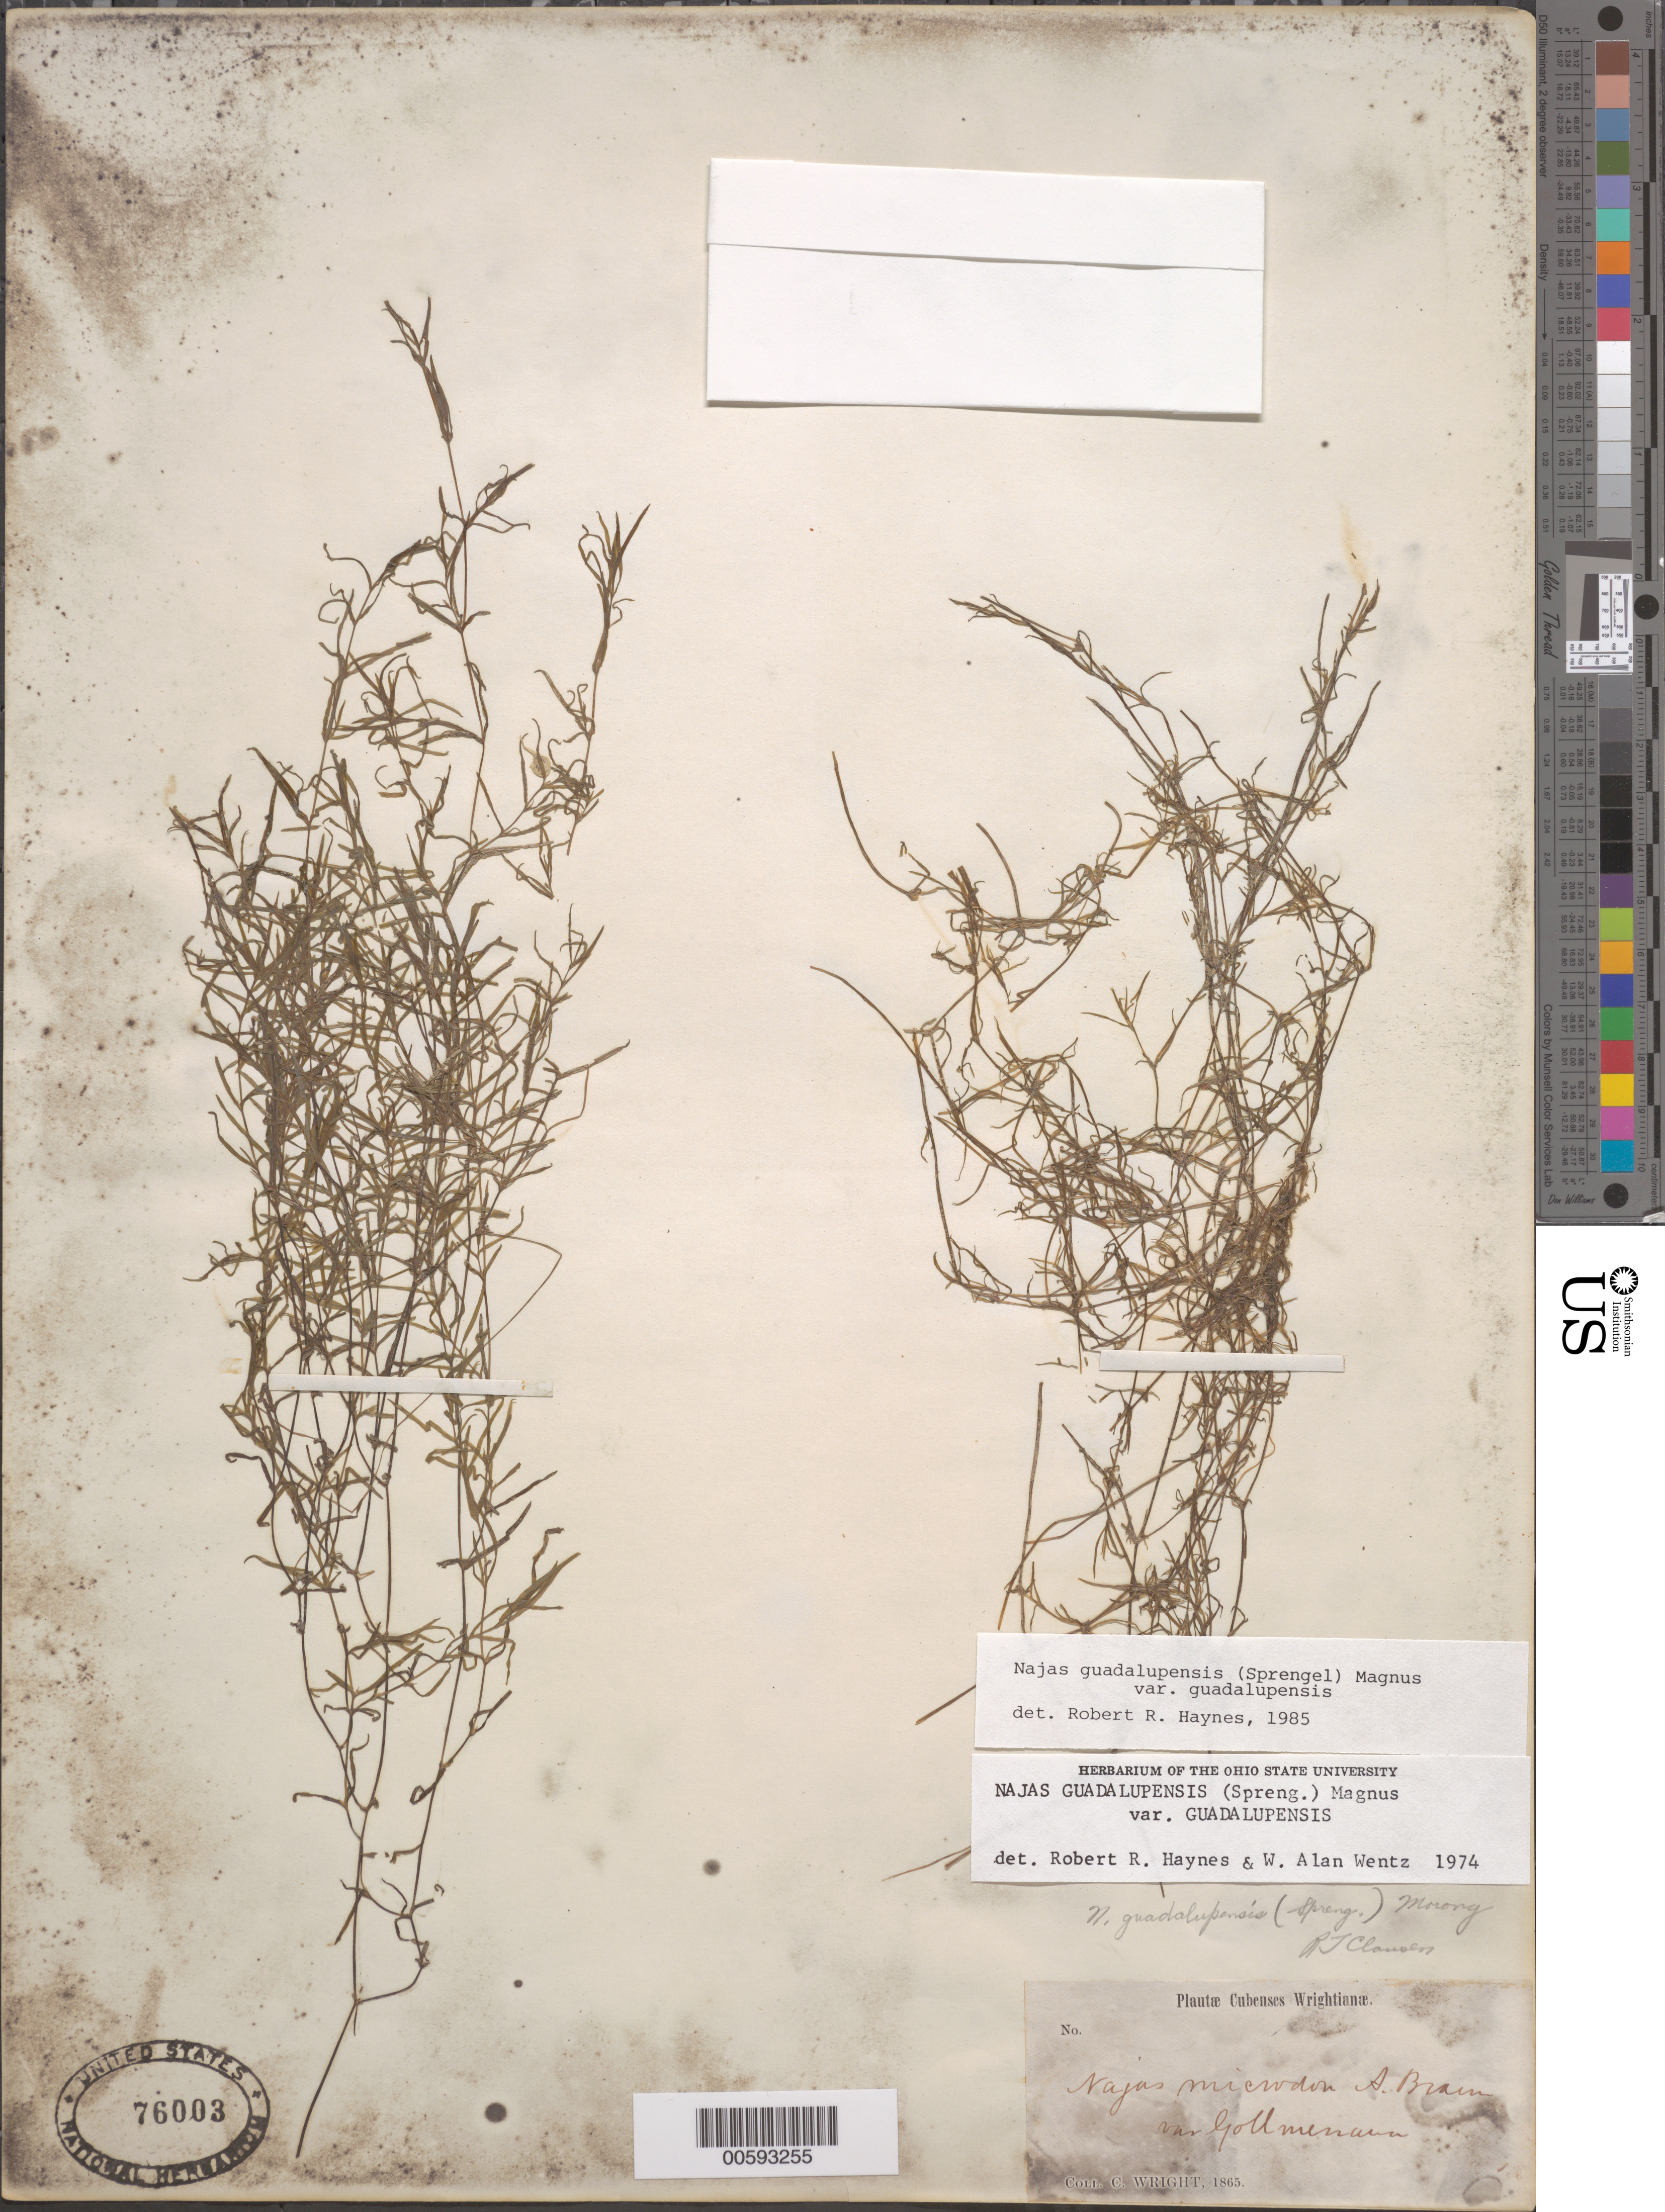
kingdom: Plantae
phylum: Tracheophyta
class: Liliopsida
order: Alismatales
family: Hydrocharitaceae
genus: Najas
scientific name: Najas guadalupensis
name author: (Spreng.) Magnus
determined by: Haynes, R. R.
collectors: C. Wright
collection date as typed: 1865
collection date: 1865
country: Cuba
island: Greater Antilles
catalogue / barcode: US 76003